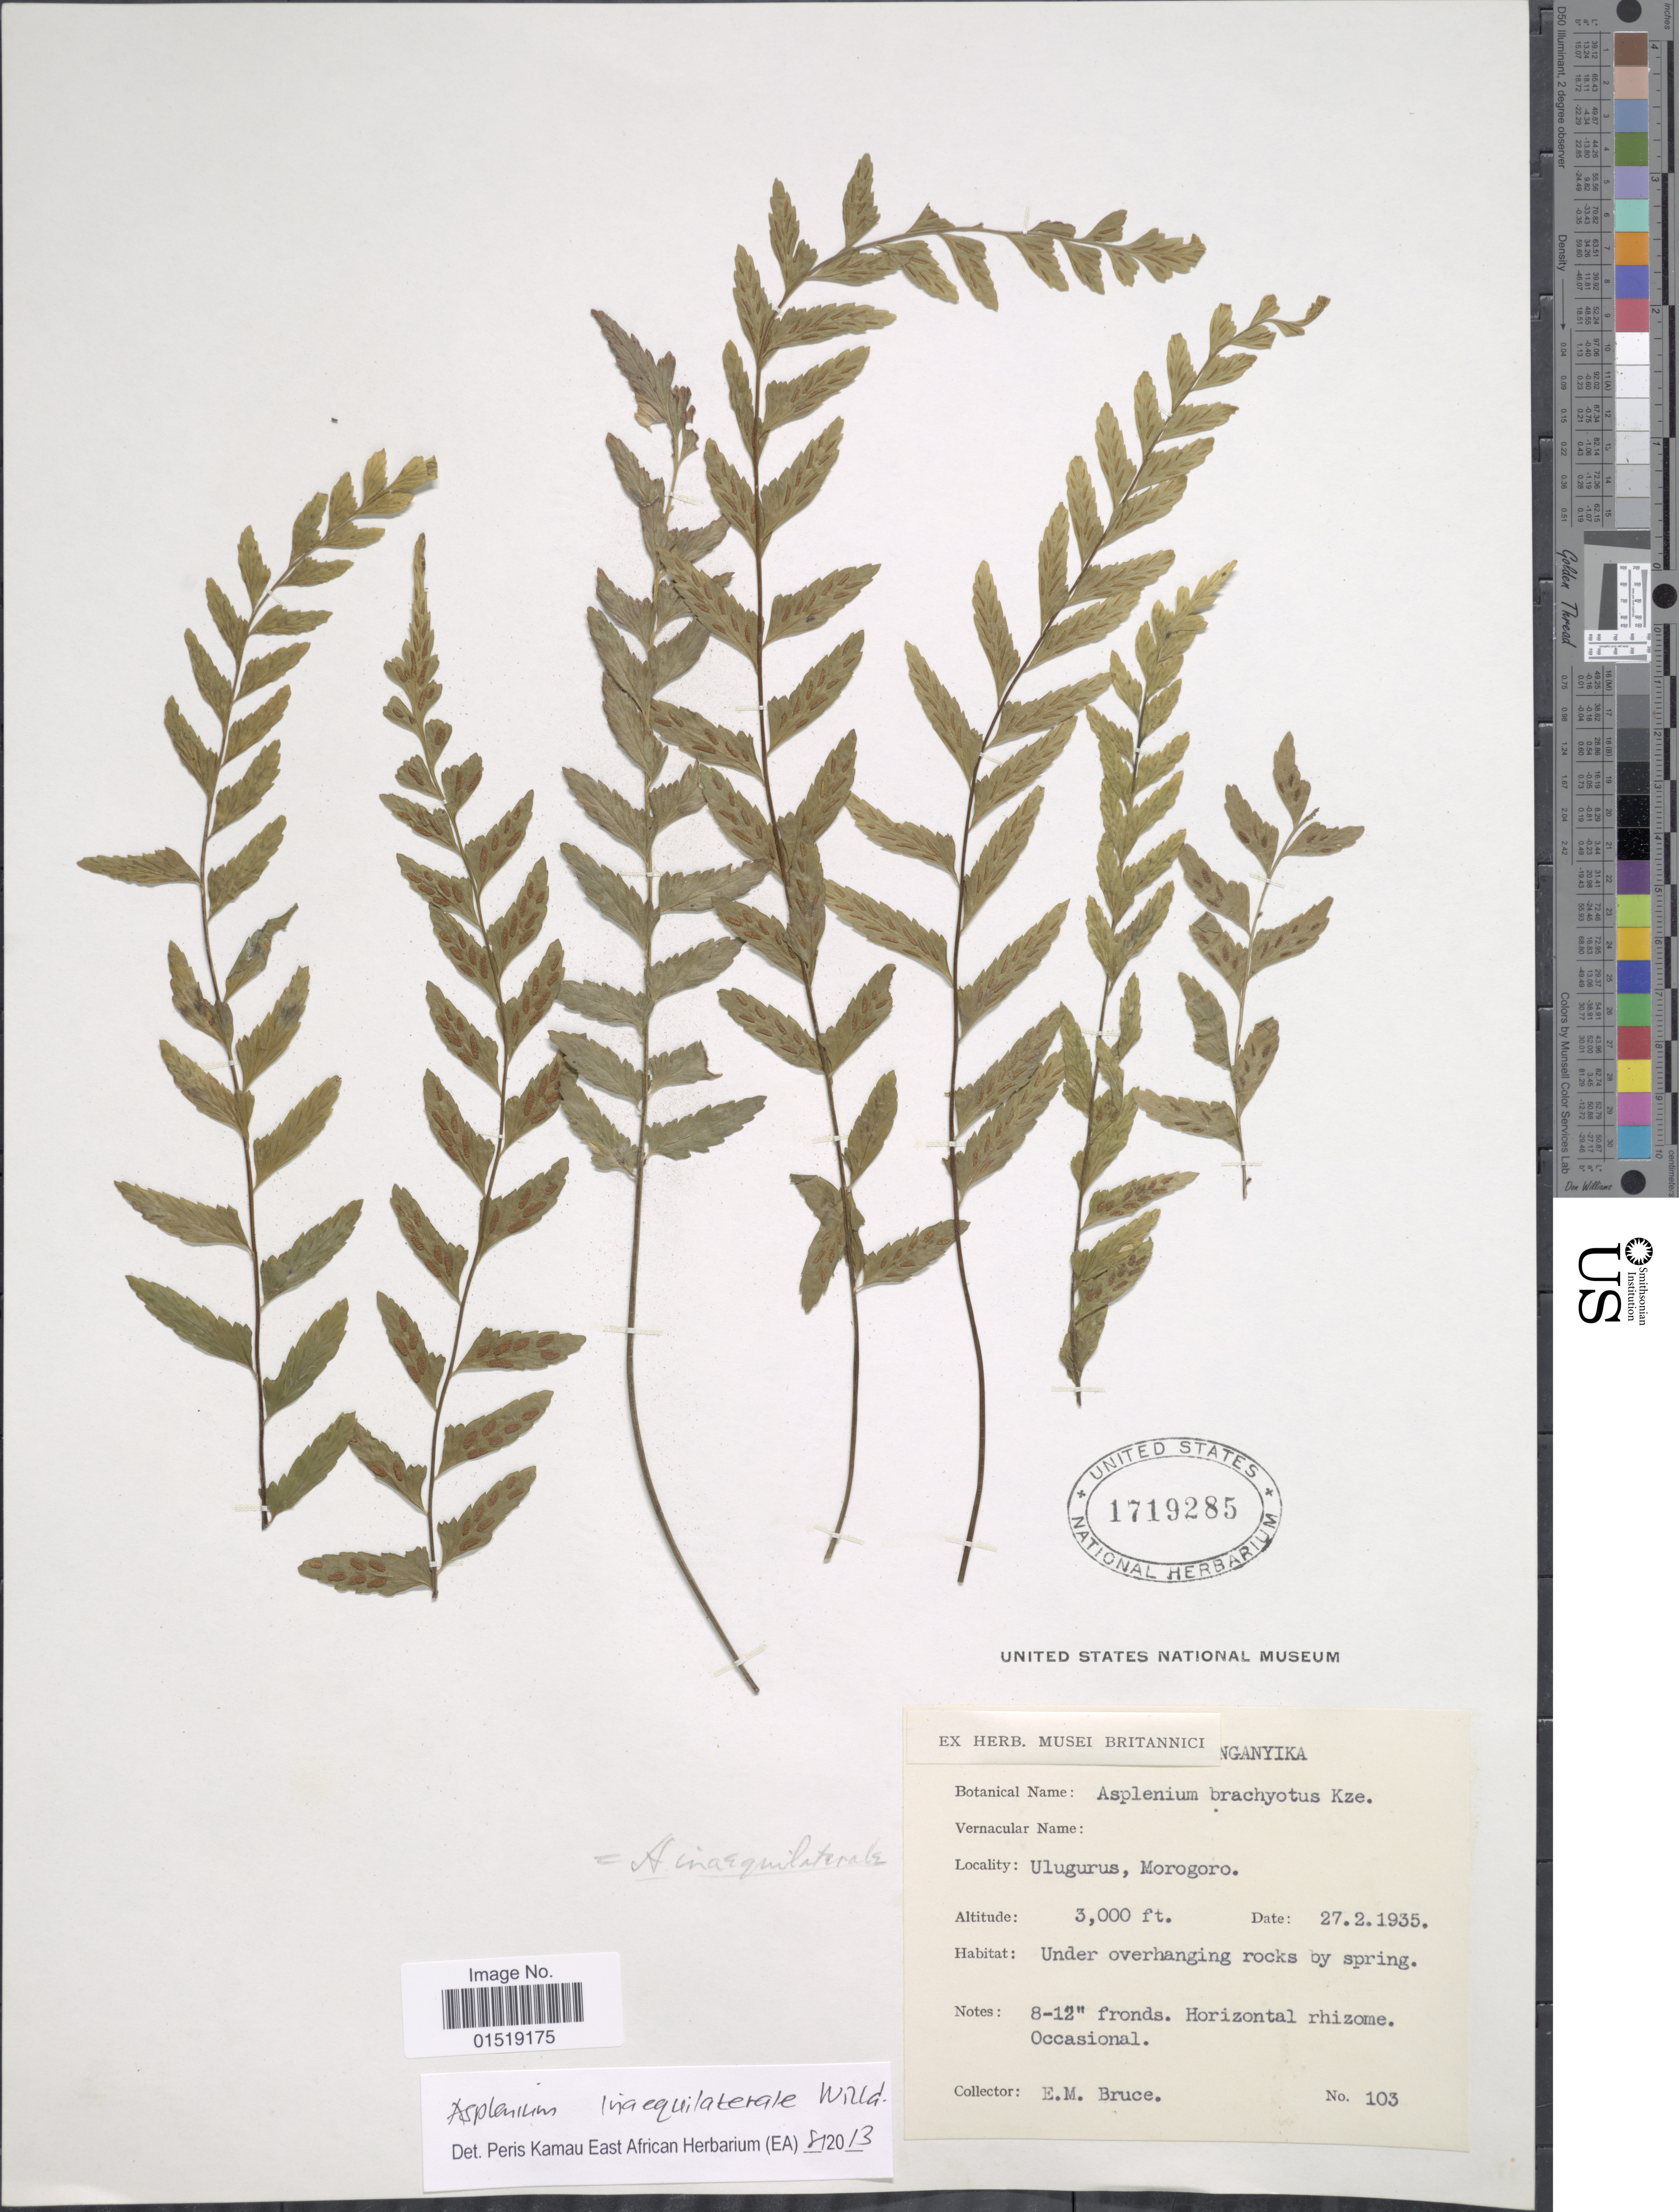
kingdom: Plantae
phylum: Tracheophyta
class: Polypodiopsida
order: Polypodiales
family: Aspleniaceae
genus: Asplenium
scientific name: Asplenium inaequilaterale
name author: Willd.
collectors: E. Bruce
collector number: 103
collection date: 1935-02-27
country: Tanzania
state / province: Morogoro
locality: Tanganyika. Ulugurus, Morogoro.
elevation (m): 914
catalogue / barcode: US 1719285